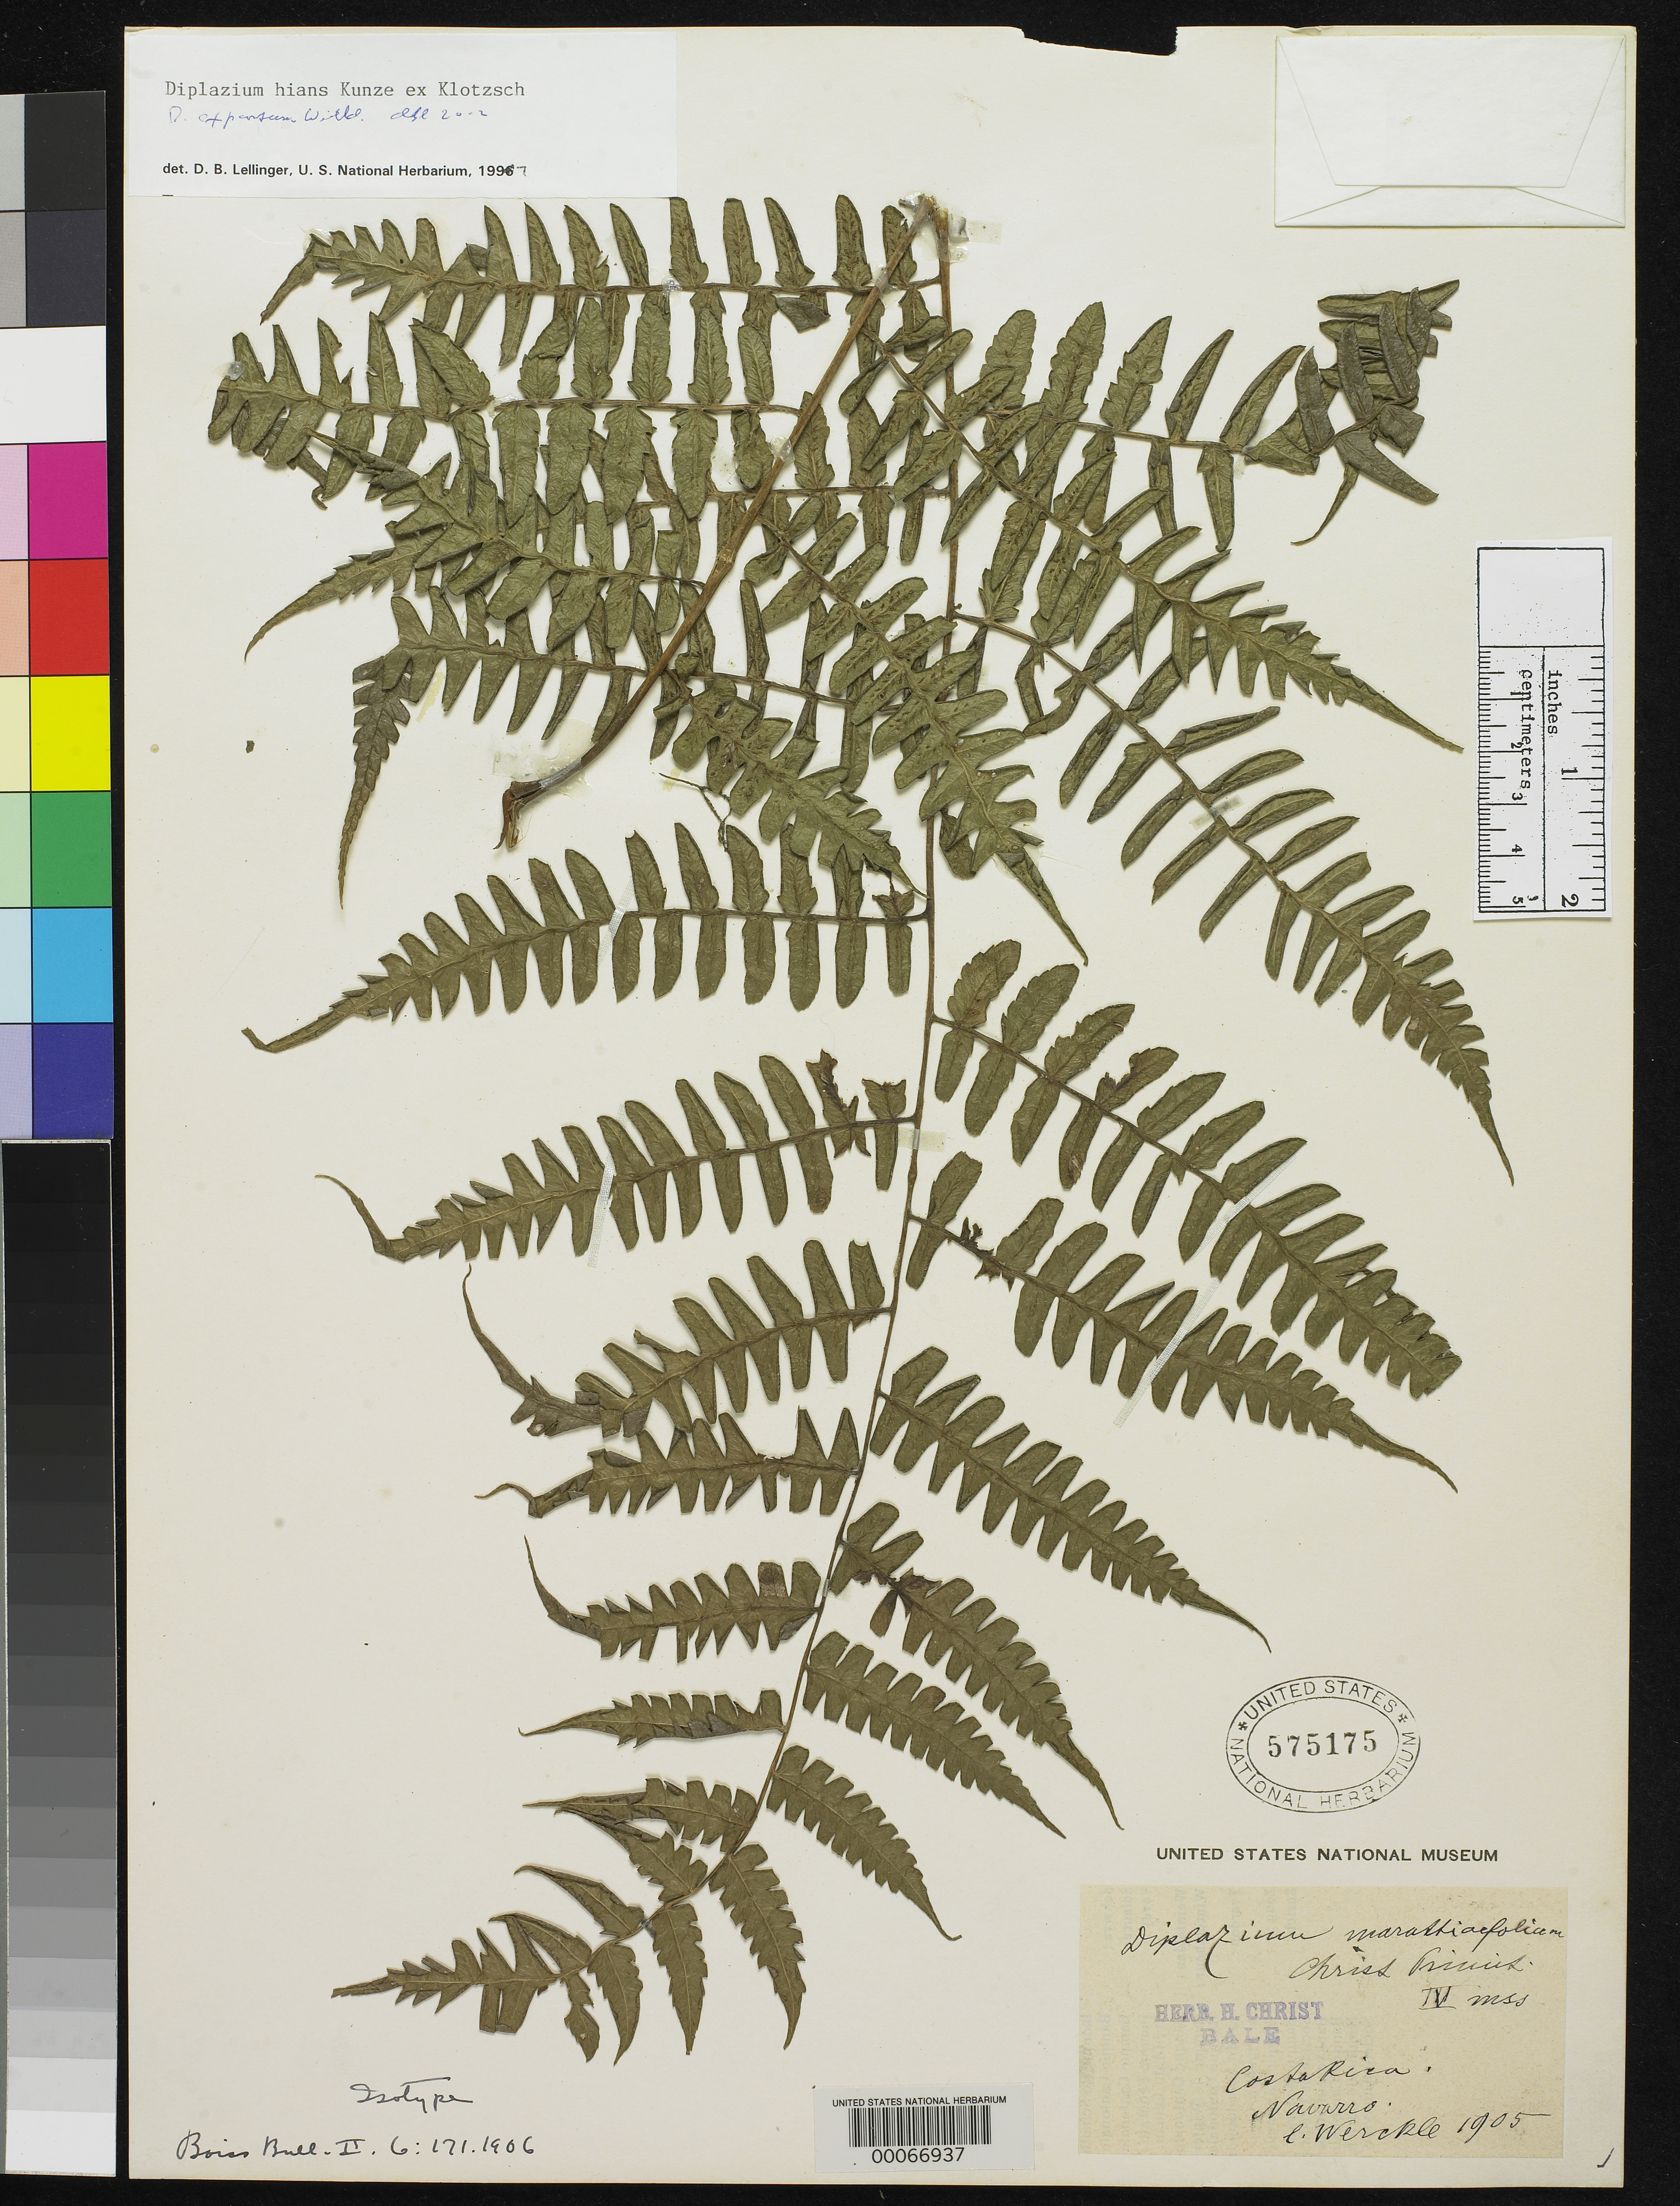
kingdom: Plantae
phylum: Tracheophyta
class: Polypodiopsida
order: Polypodiales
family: Athyriaceae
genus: Diplazium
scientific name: Diplazium marathifolium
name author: Christ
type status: Type Collection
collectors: C. C Wercklé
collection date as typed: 1905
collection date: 1905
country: Costa Rica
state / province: Cartago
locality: Navarro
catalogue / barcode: US 575175